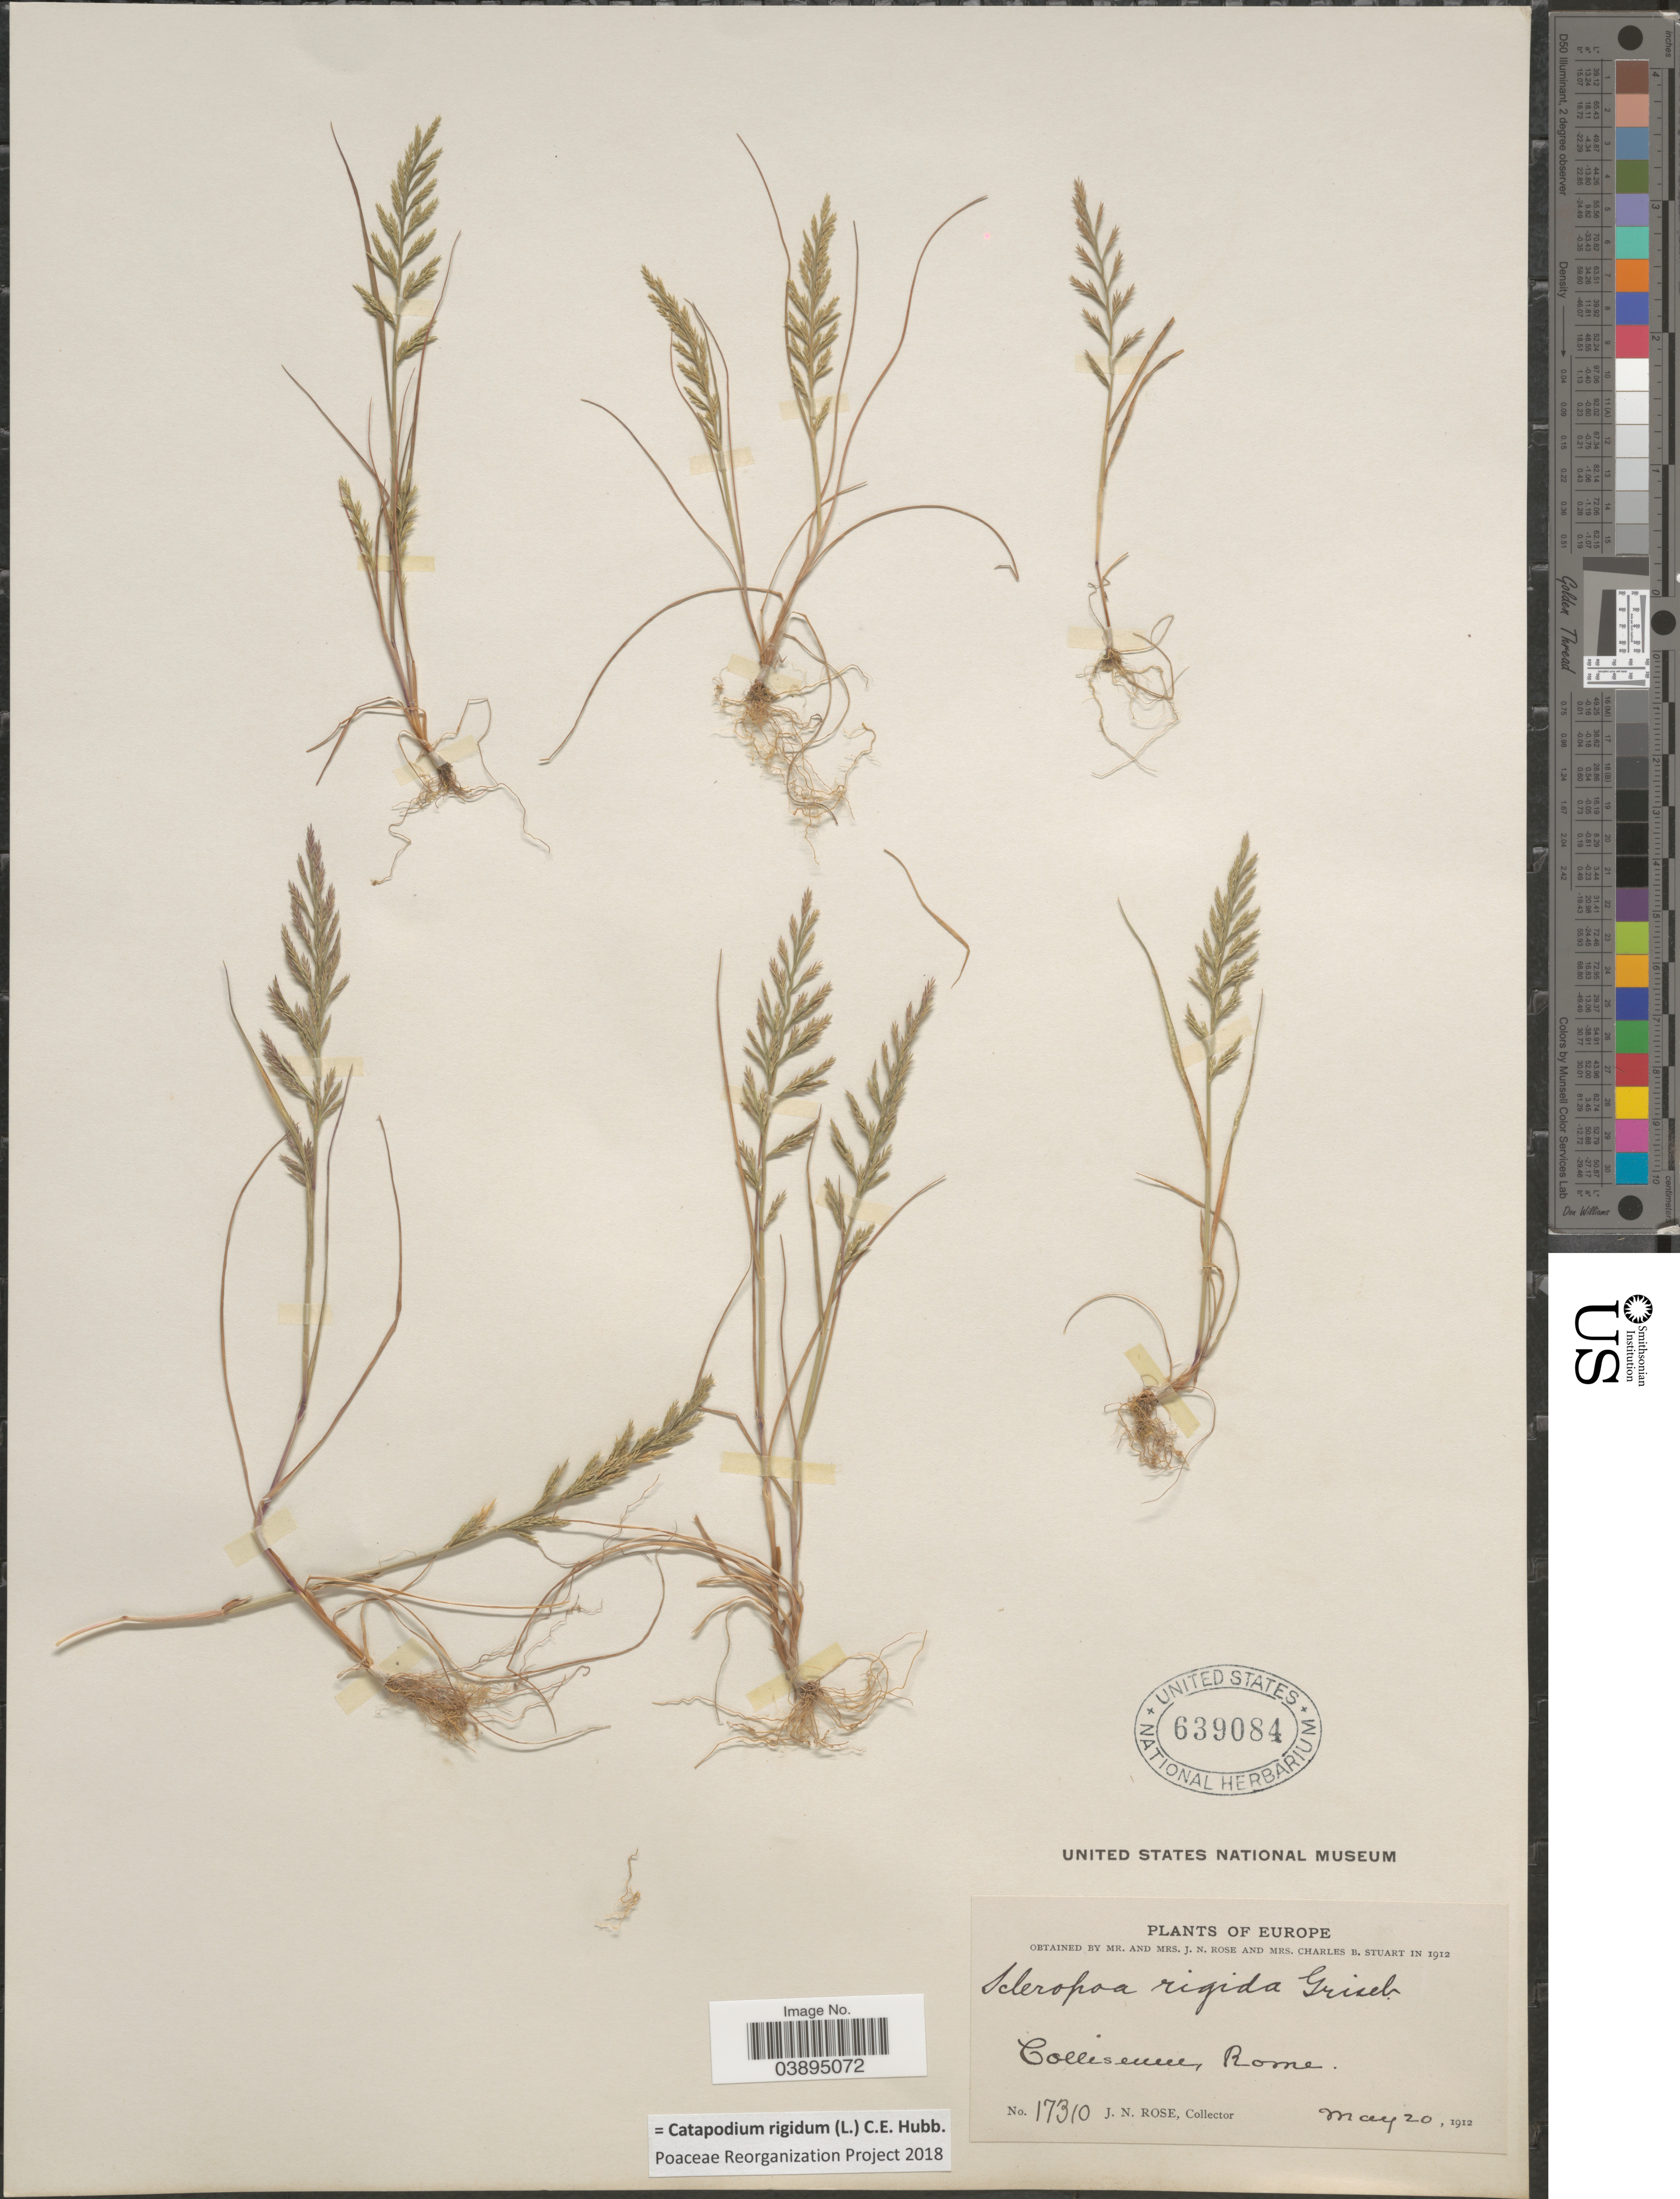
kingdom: Plantae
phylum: Tracheophyta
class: Liliopsida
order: Poales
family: Poaceae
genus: Catapodium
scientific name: Catapodium rigidum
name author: (L.) C.E. Hubb.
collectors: J. N. Rose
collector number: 17310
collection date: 1912-05-20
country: Italy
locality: Europe. Colliseum, Rome.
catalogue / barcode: US 639084